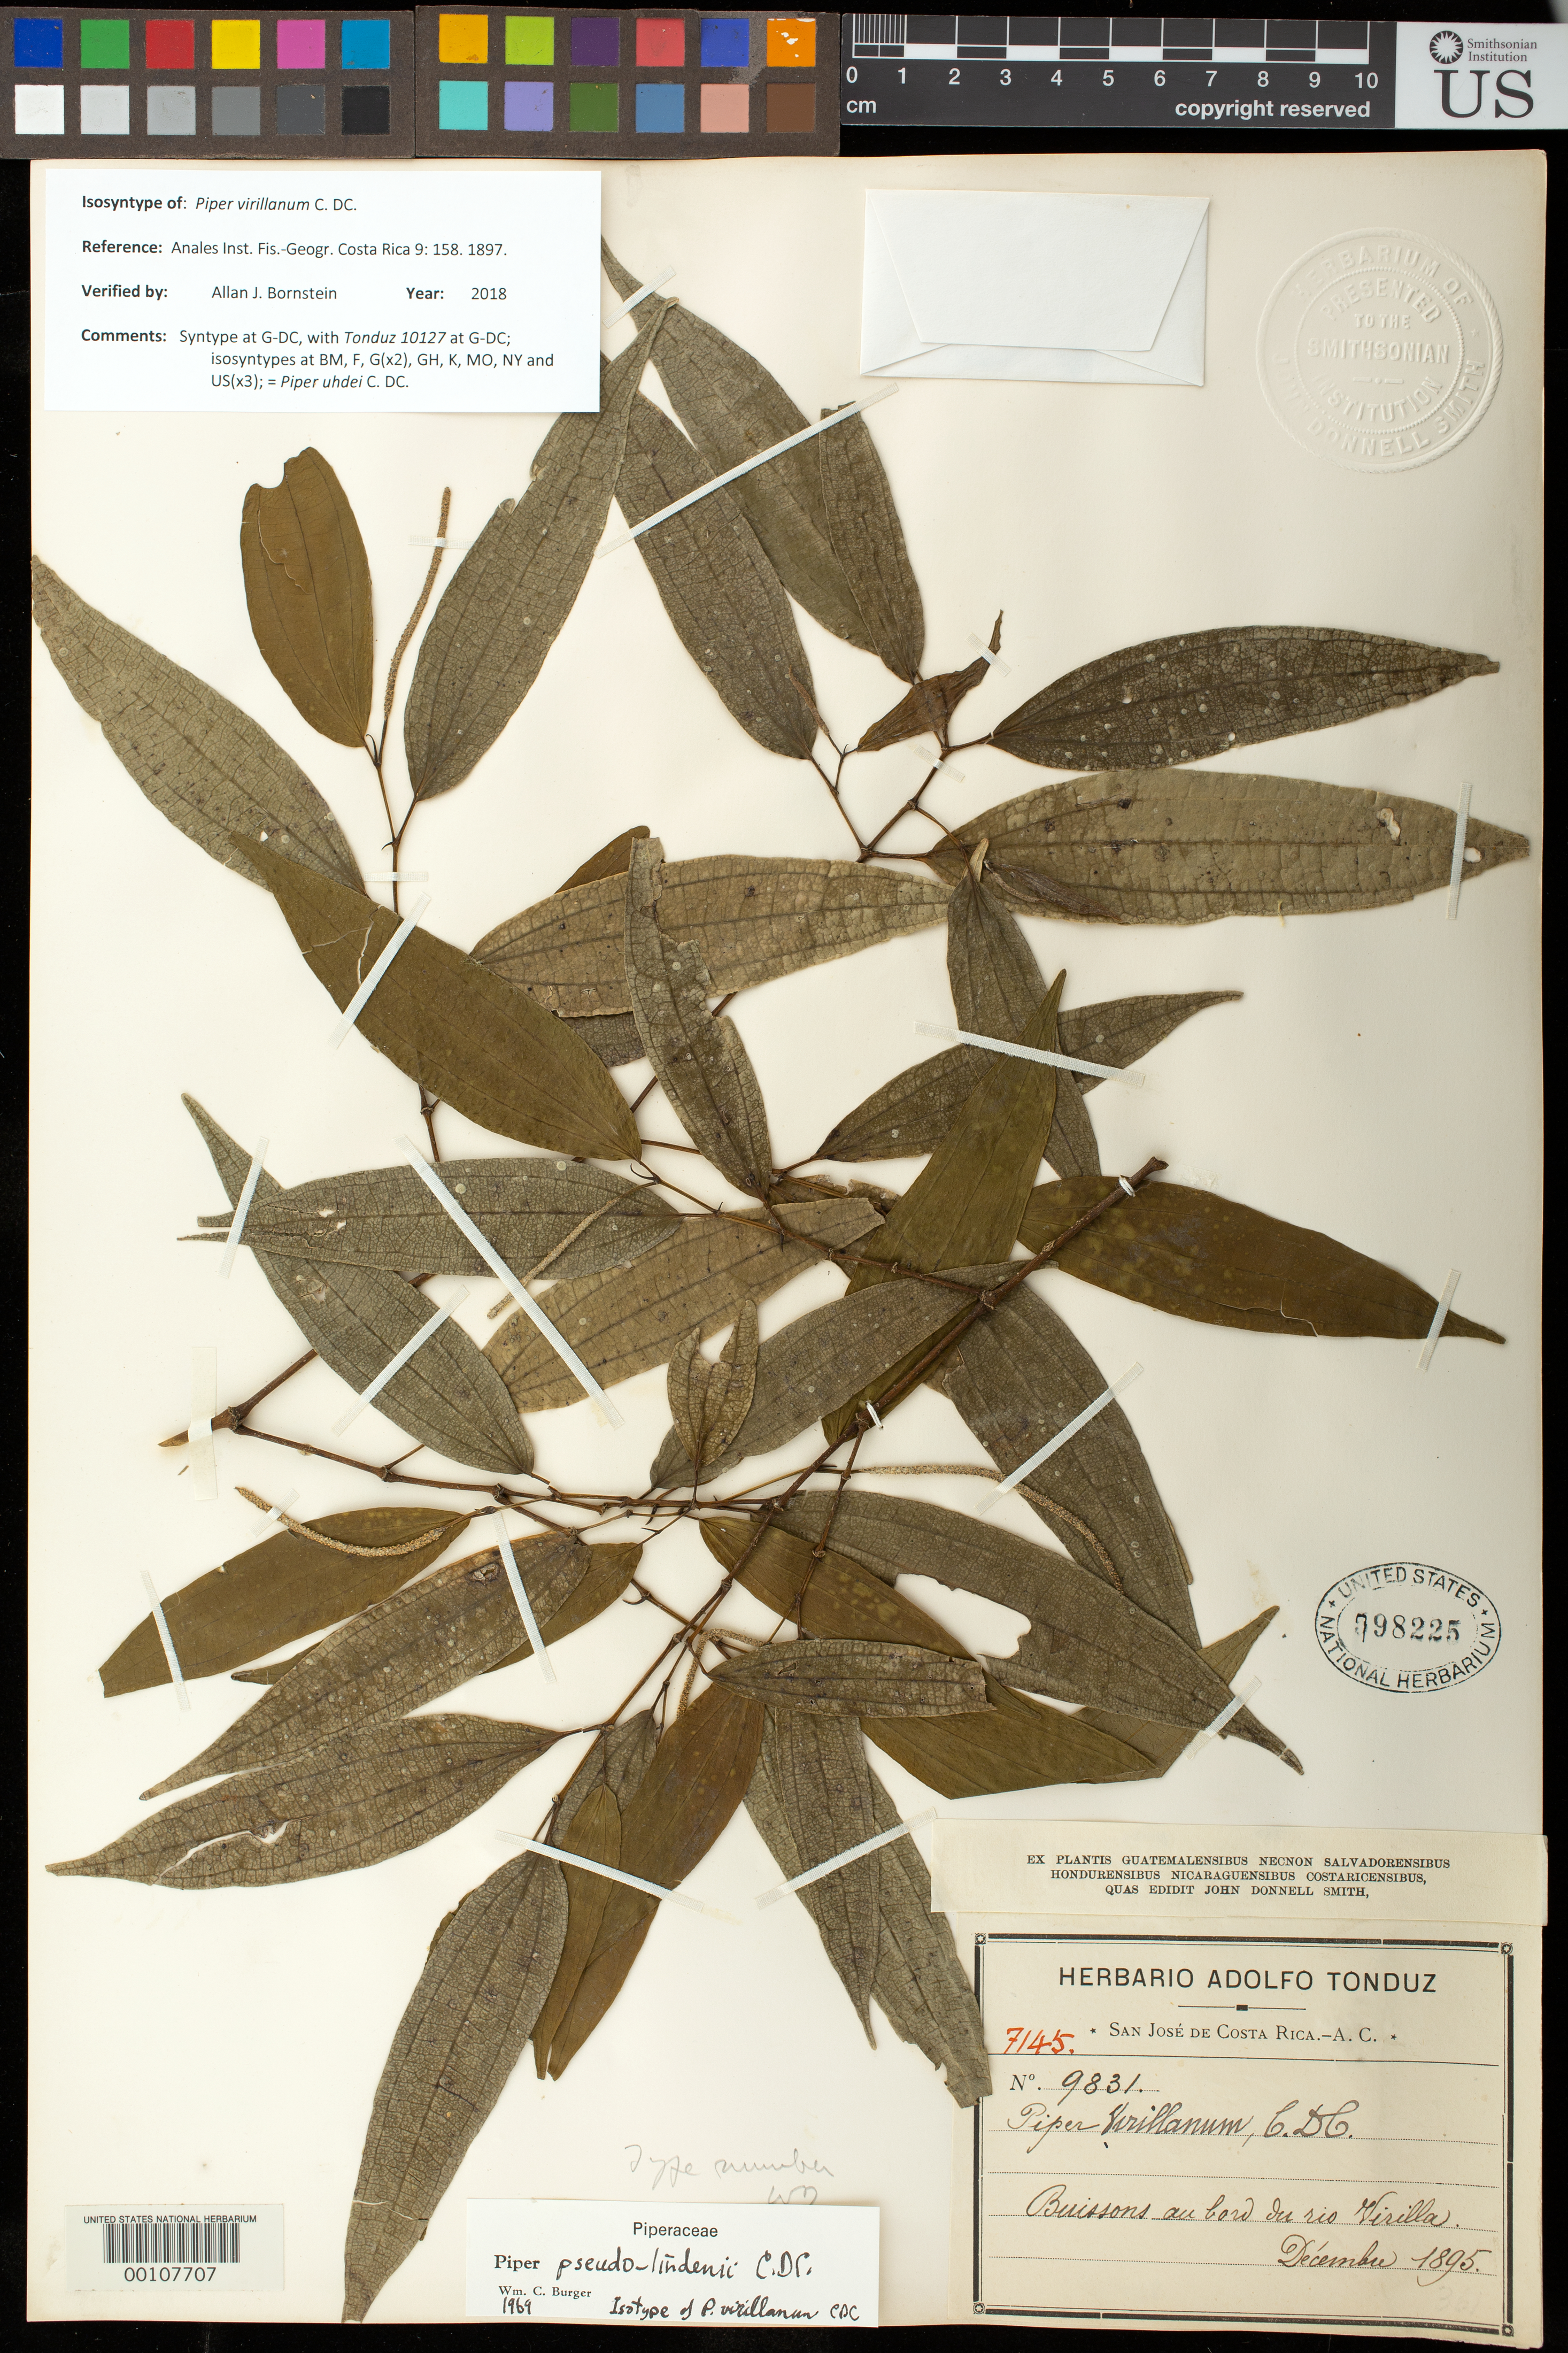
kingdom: Plantae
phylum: Tracheophyta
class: Magnoliopsida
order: Piperales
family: Piperaceae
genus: Piper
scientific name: Piper virillanum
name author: C. DC.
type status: Isosyntype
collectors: A. Tonduz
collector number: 9831 [Donn. Sm. 7145]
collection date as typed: Dec 1895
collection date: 1895-12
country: Costa Rica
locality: Rio Virilla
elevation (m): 1100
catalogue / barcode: US 798225